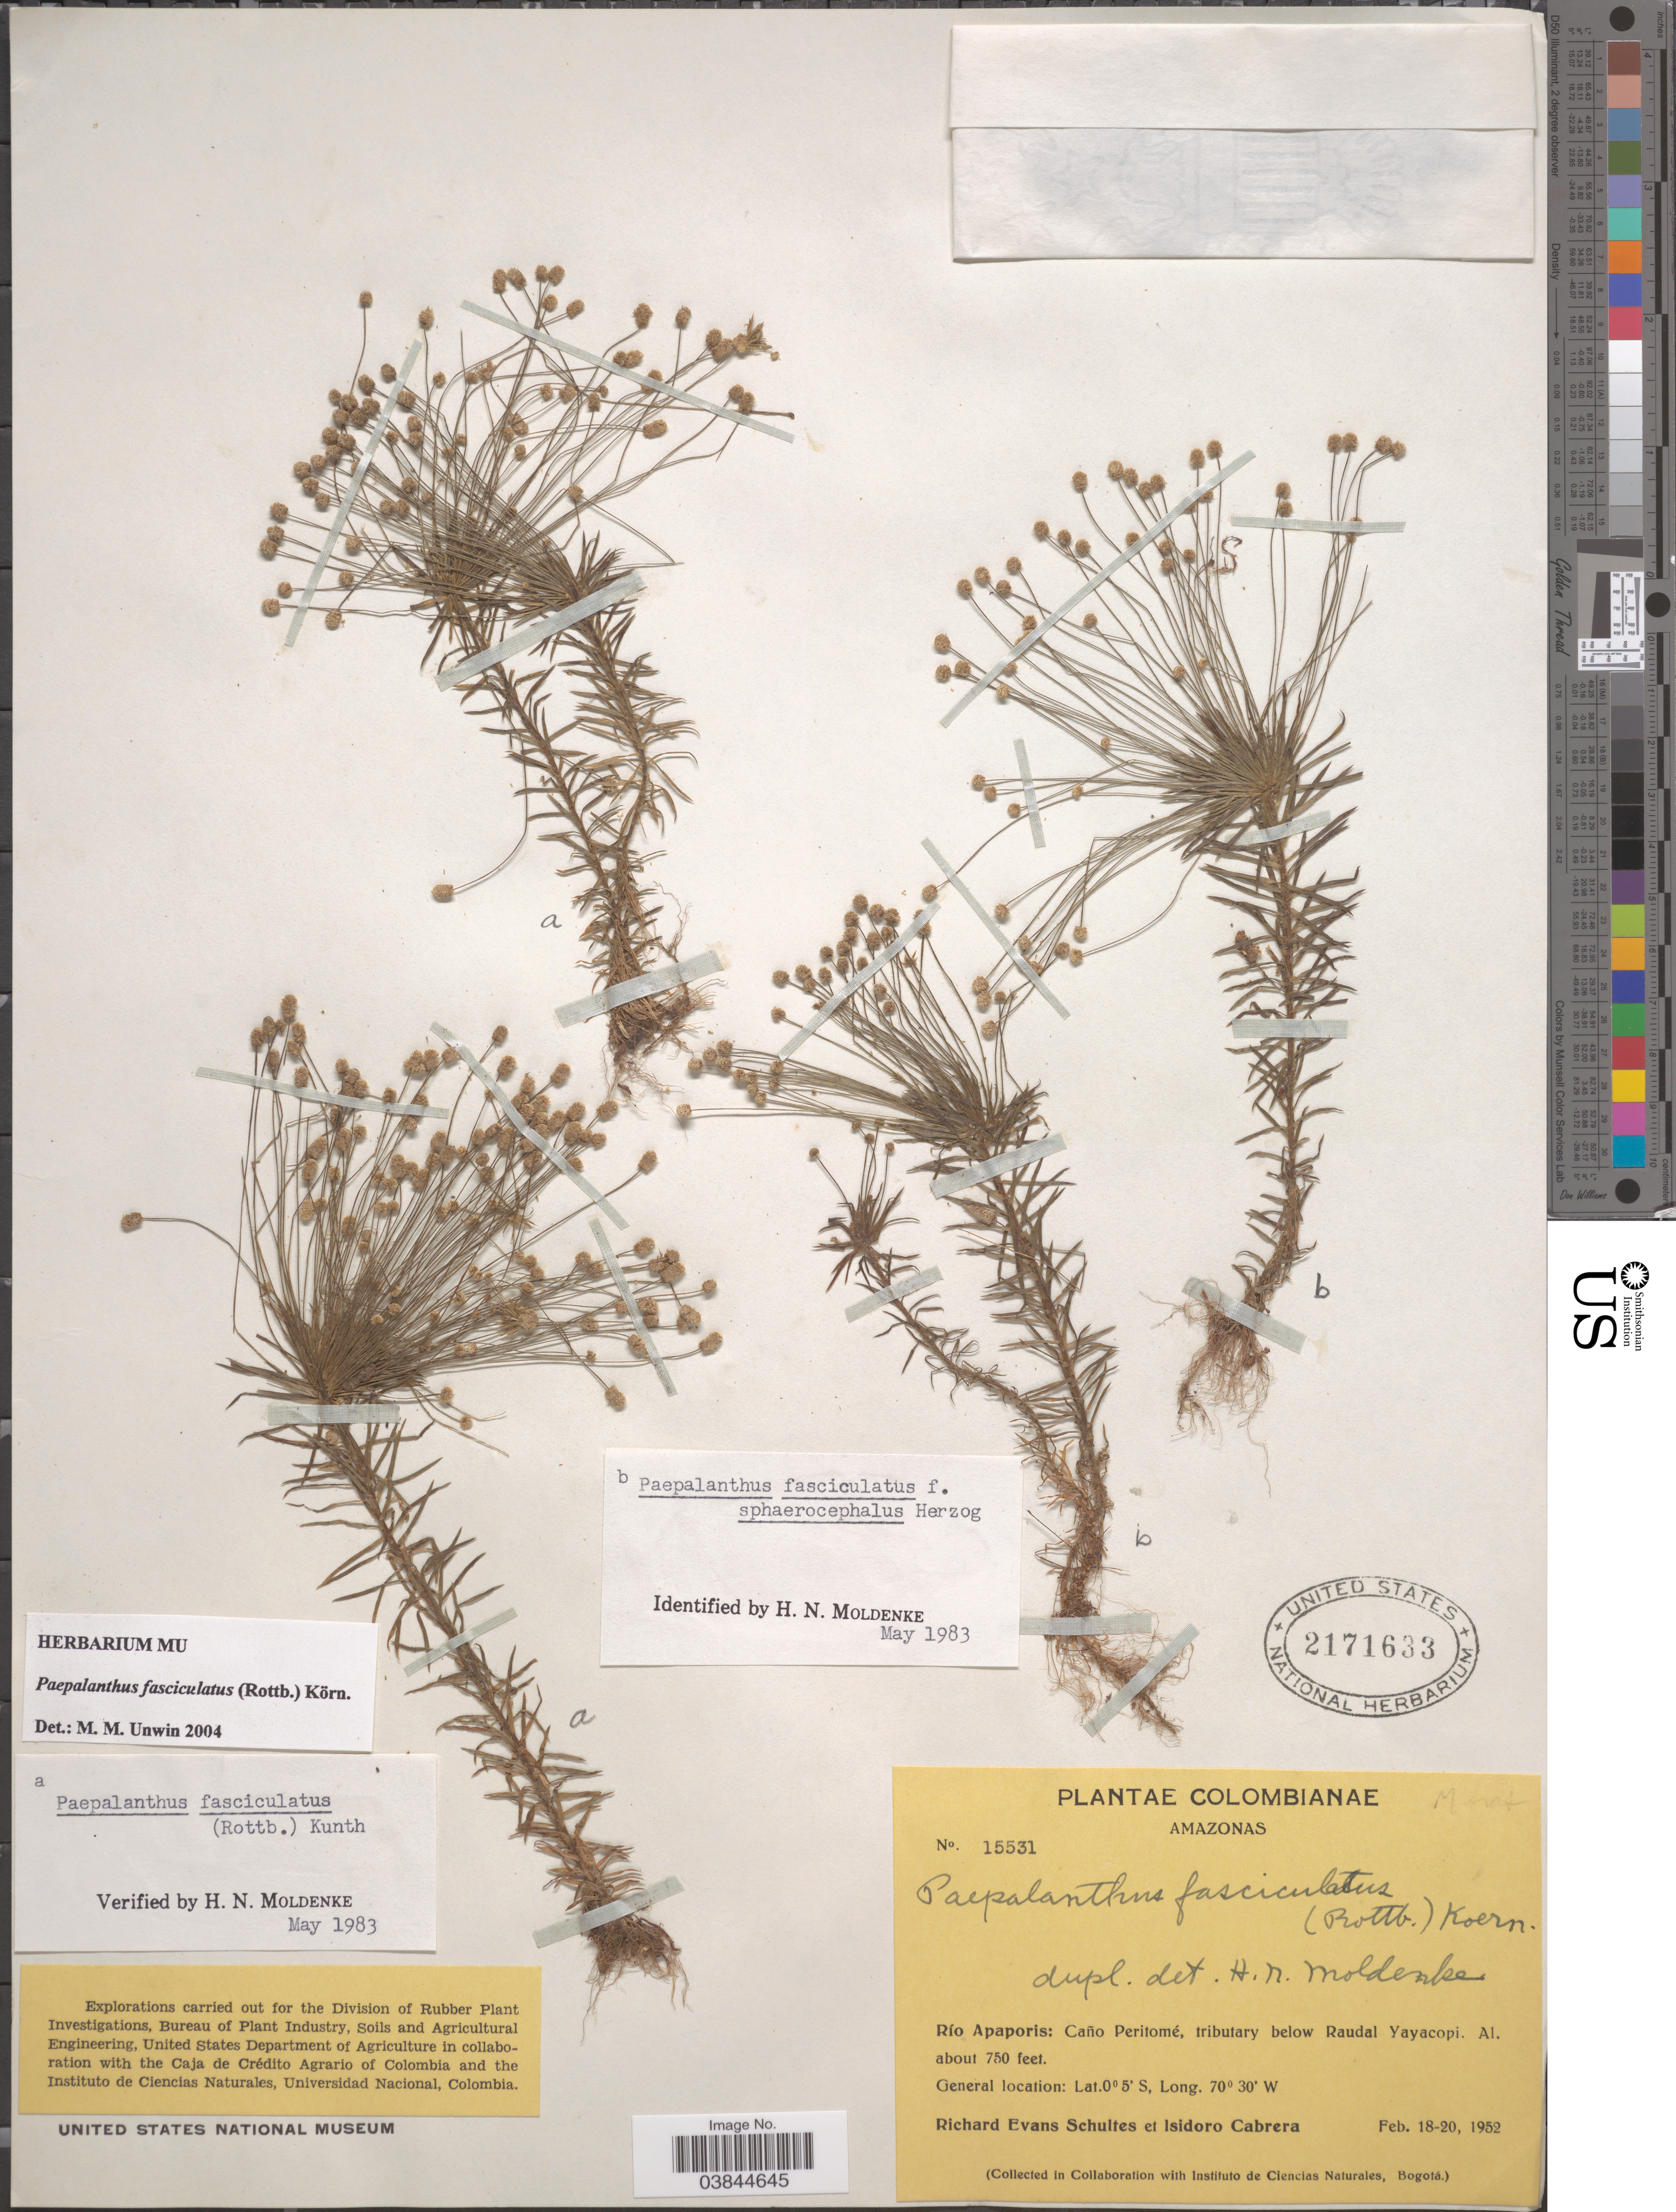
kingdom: Plantae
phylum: Tracheophyta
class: Liliopsida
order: Poales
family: Eriocaulaceae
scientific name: Giuliettia fasciculata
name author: (Rottb.) Andrino & Sano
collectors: R. E. Schultes & I. Cabrera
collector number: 15531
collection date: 1952-02-18/1952-02-20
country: Colombia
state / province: Amazônas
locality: Río Apaporis: Caño Peritomé, tributary below Raudal Yayacopi.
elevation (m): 229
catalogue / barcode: US 2171633